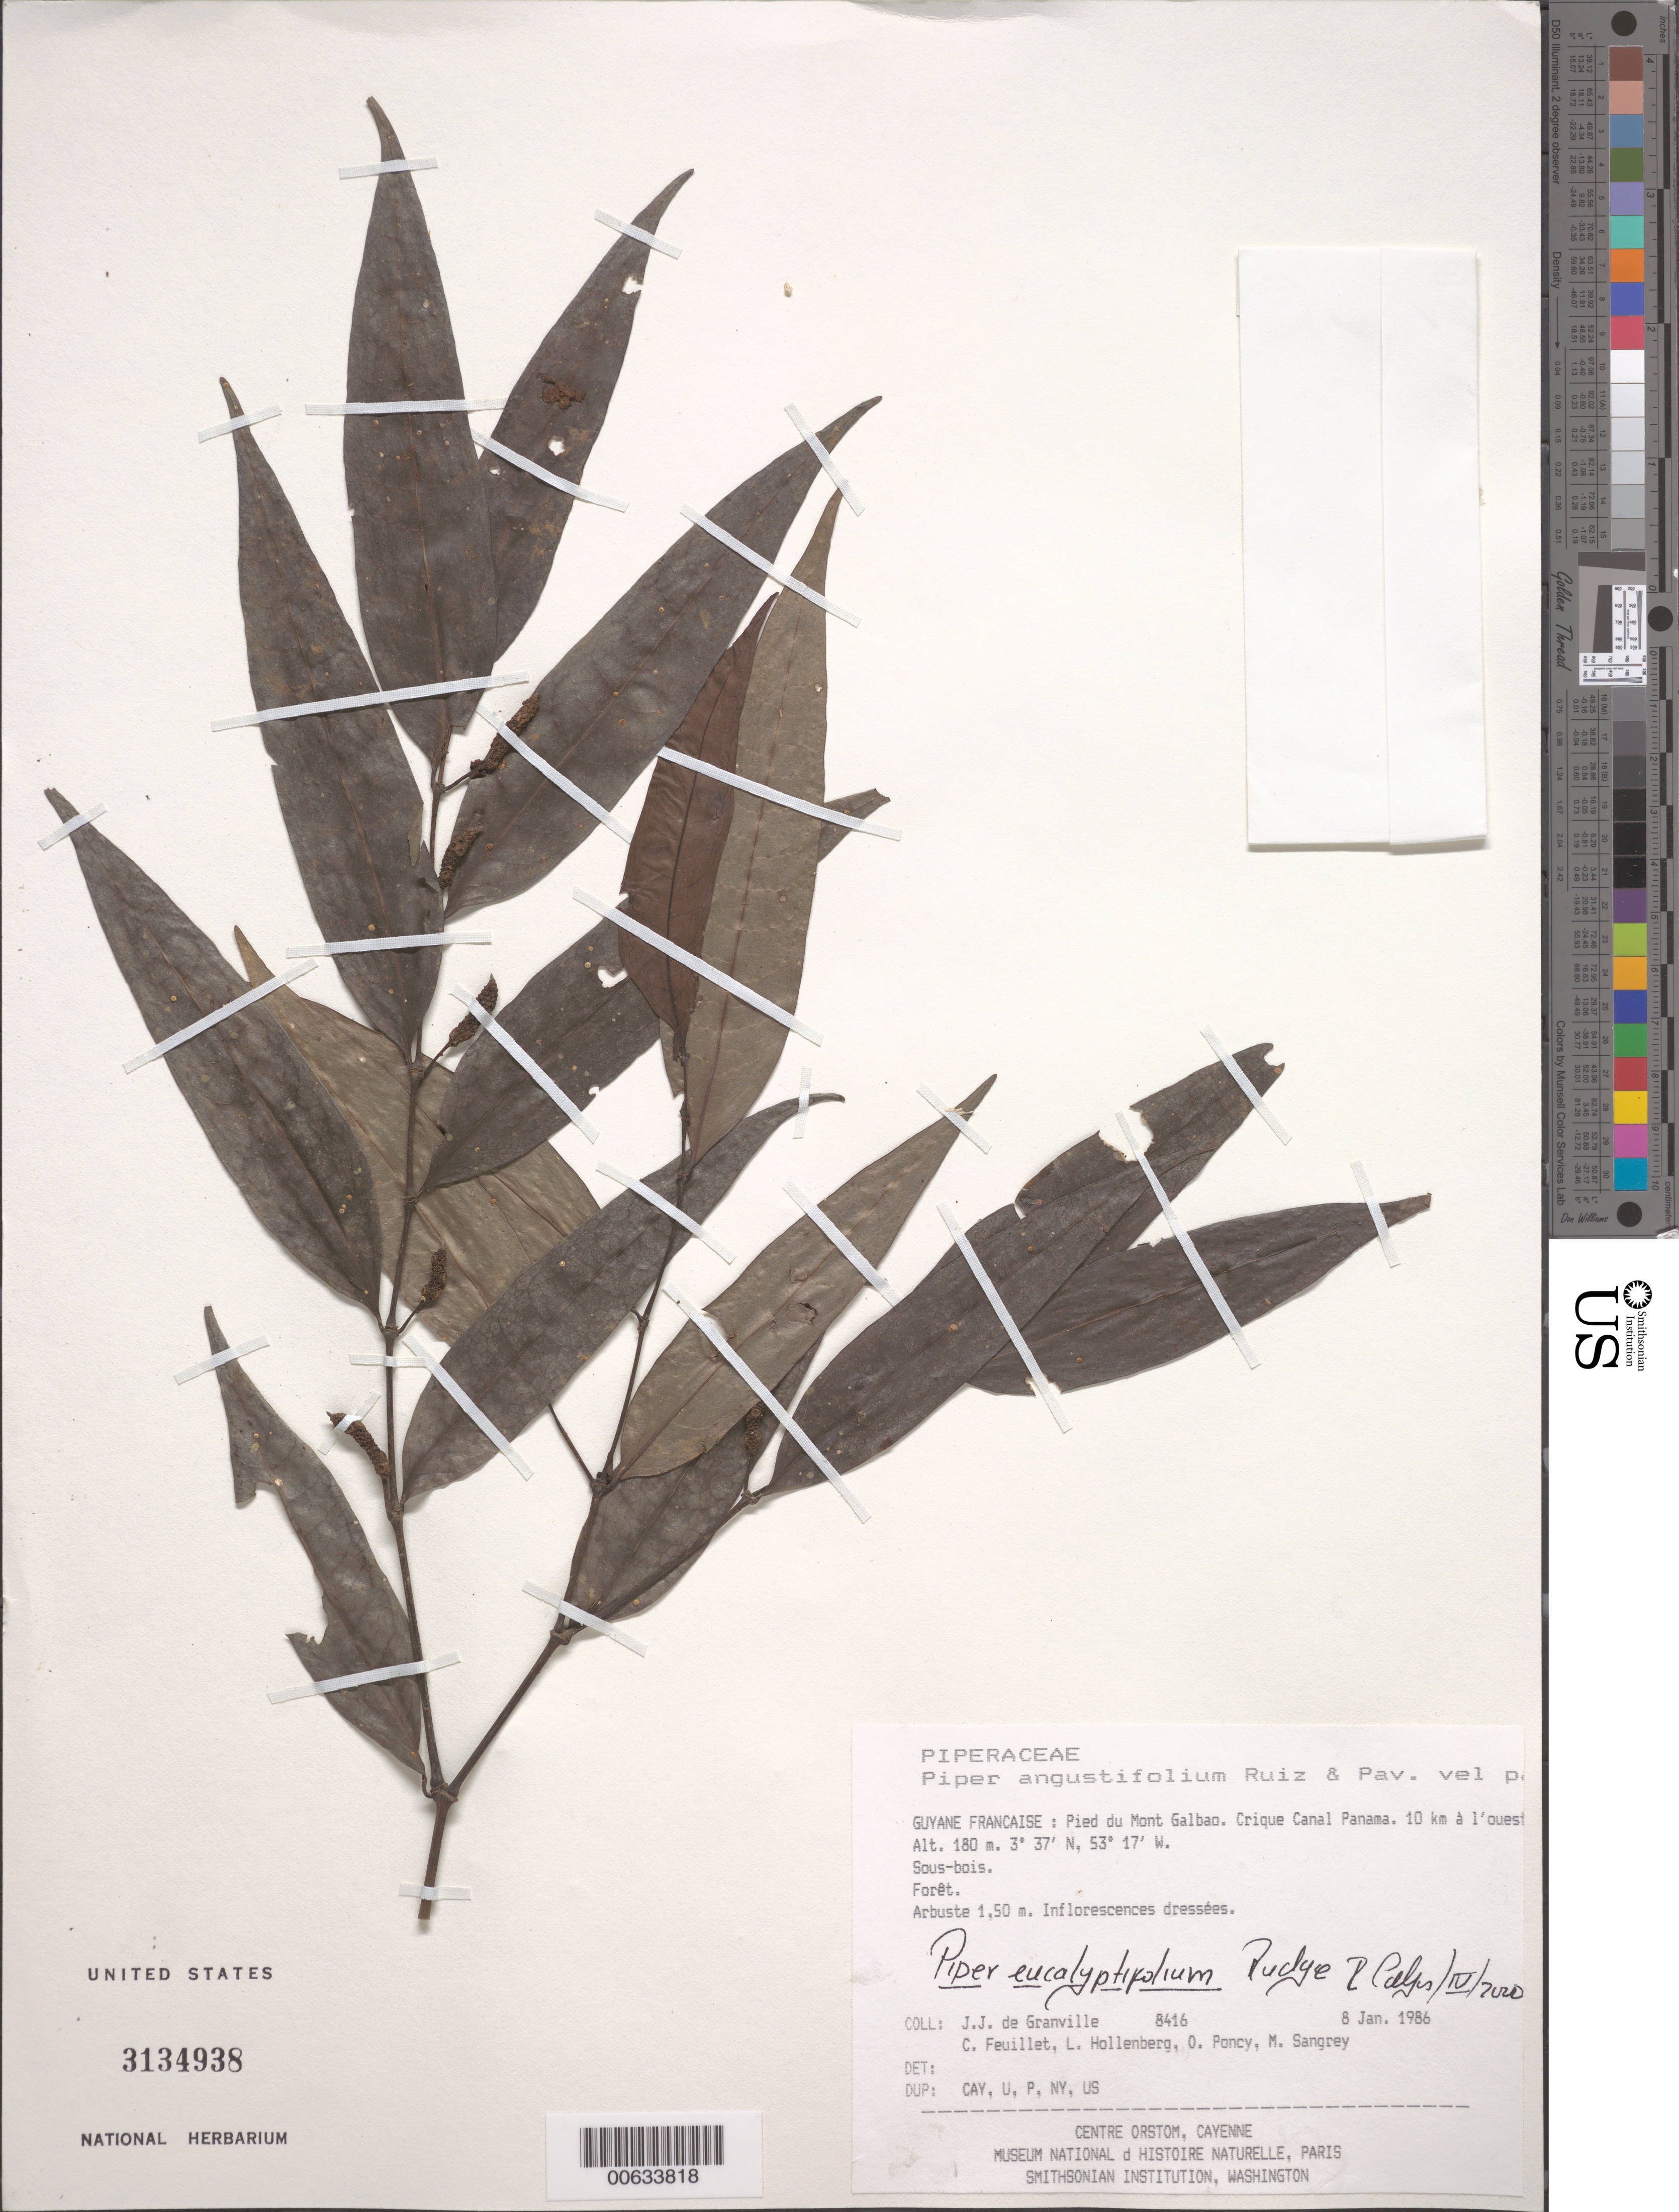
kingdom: Plantae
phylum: Tracheophyta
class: Magnoliopsida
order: Piperales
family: Piperaceae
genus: Piper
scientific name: Piper eucalyptifolium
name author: Rudge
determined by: Callejas, Ricardo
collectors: J.-J. de Granville, C. Feuillet, L. Hollenberg, O. Poncy & M. S. Sangrey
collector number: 8416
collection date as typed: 8-Jan-86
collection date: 1986-01-08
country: French Guiana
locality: Pied du Mont Galbao. Crique Canal Panama. 10 km à l'ouest de Saül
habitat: Sous-bois; forêt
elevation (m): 180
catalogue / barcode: US 3134938